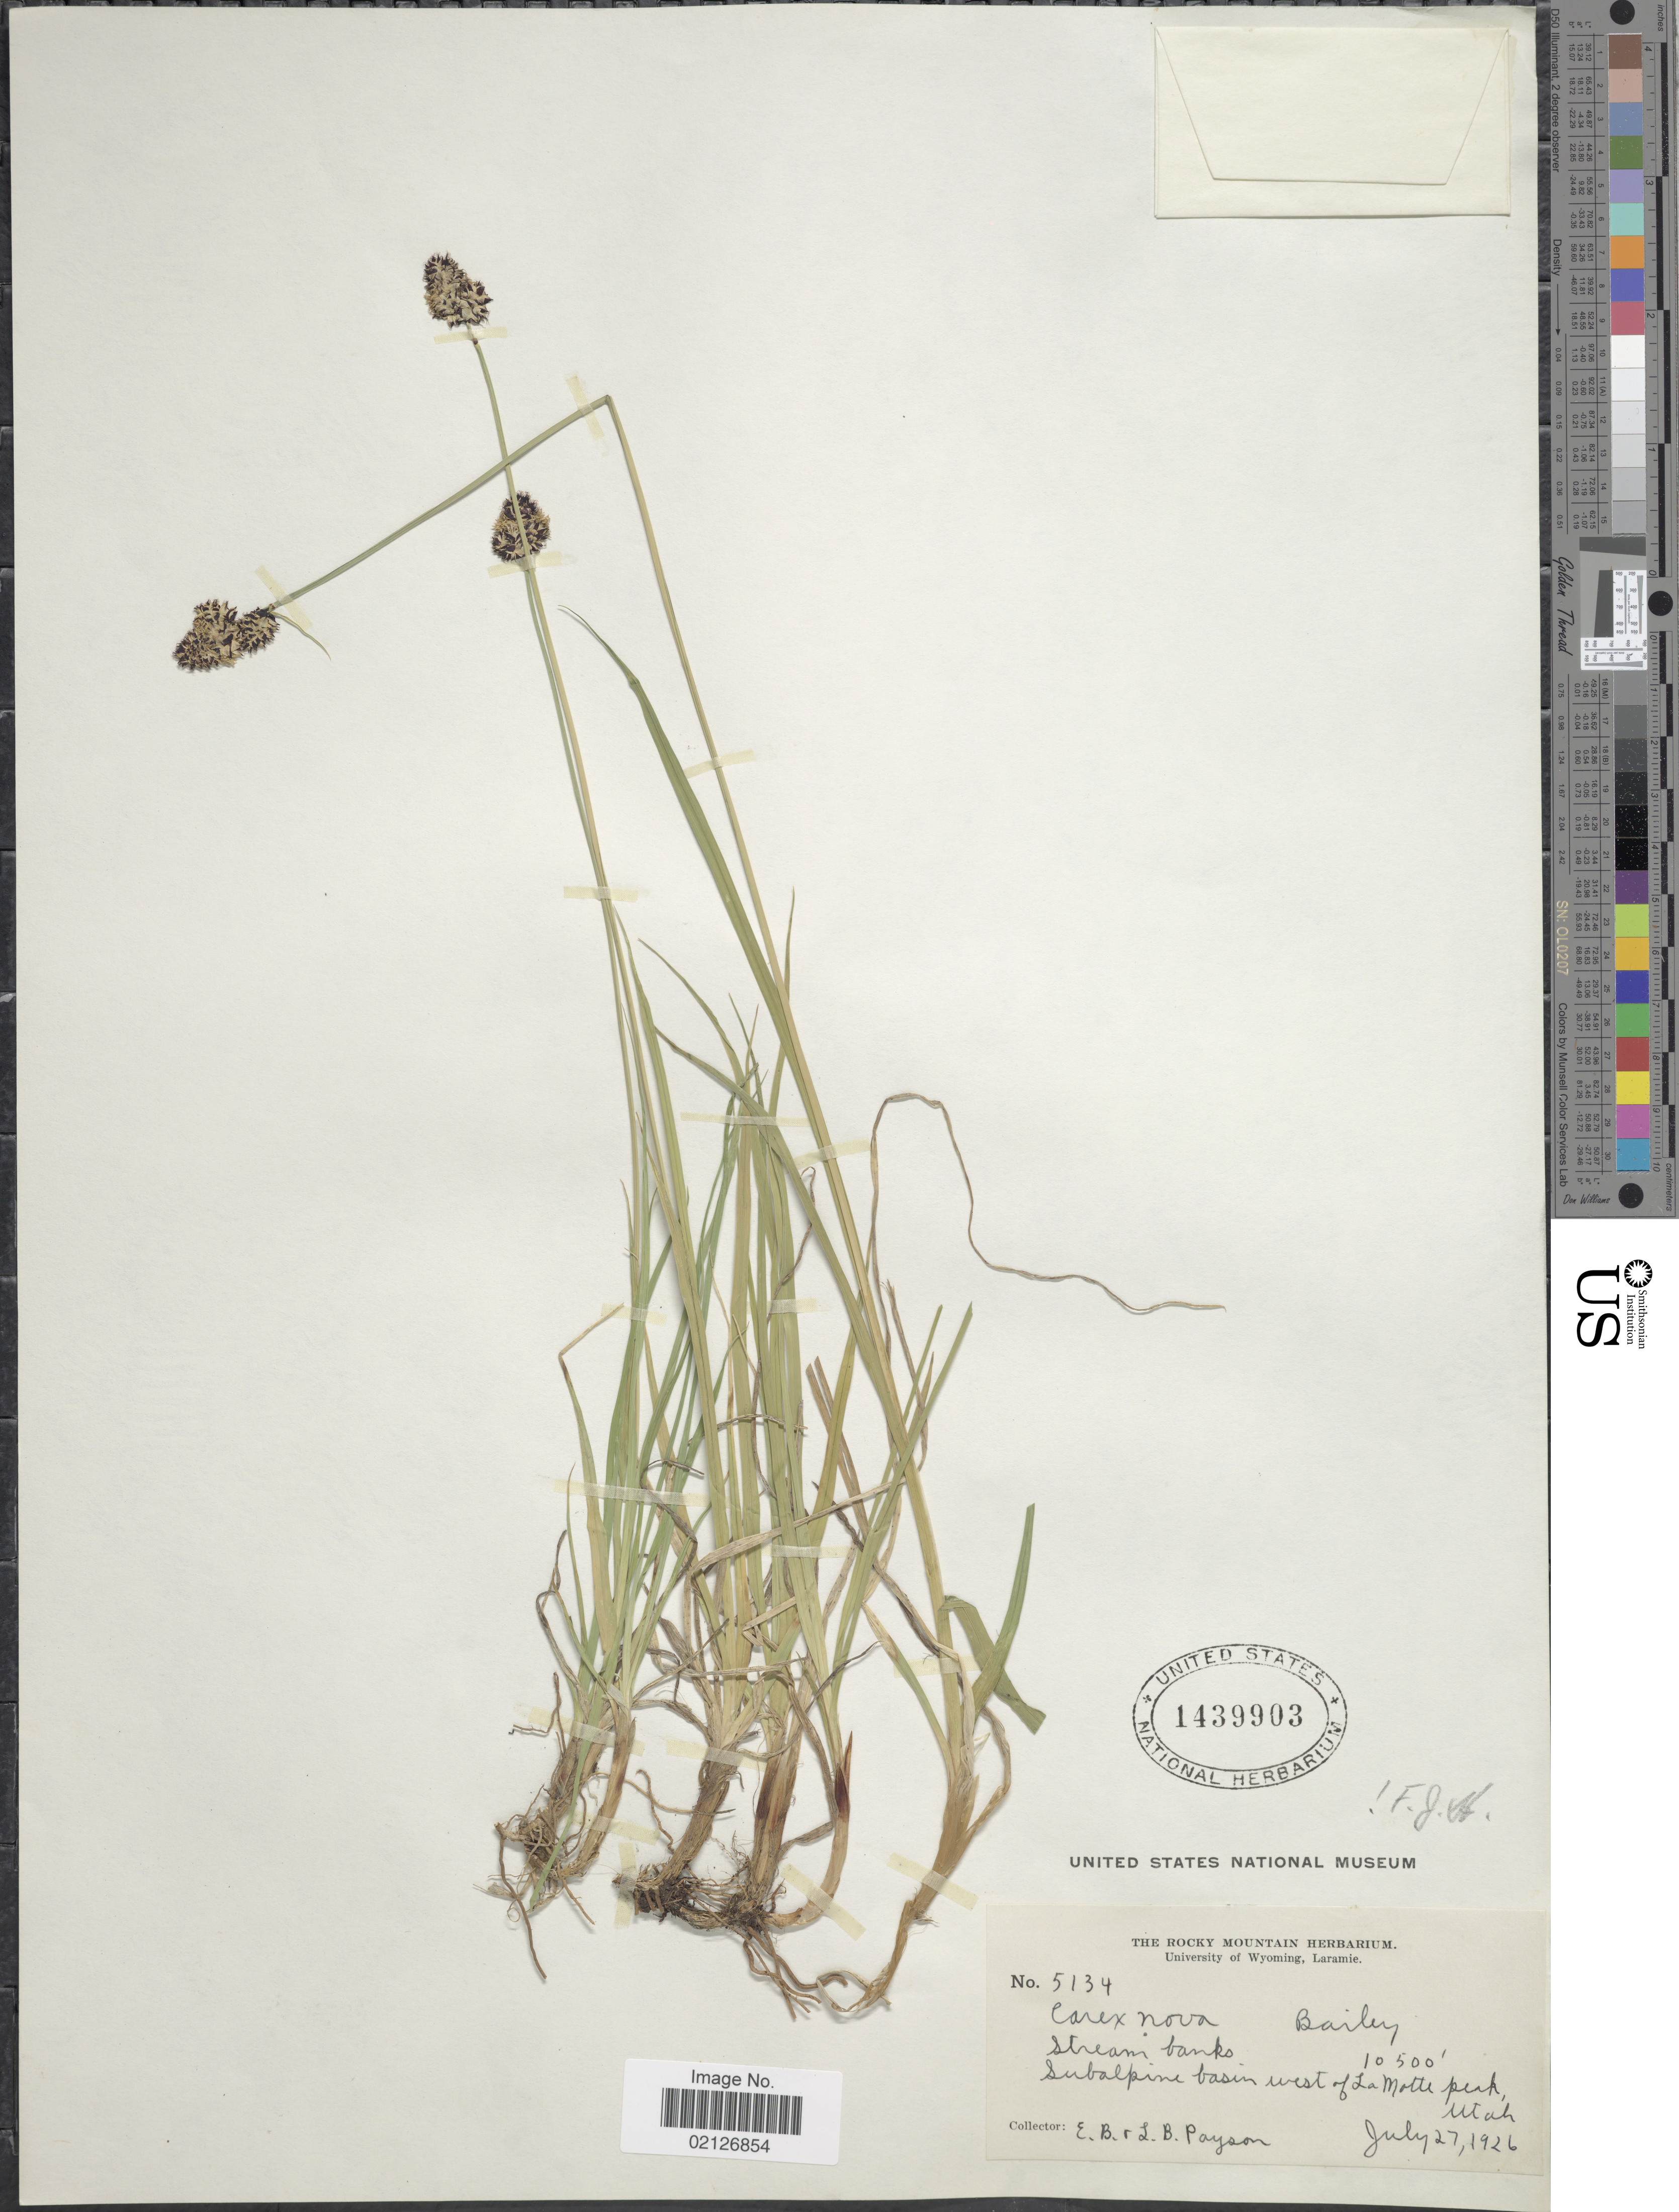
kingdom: Plantae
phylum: Tracheophyta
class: Liliopsida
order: Poales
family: Cyperaceae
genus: Carex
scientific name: Carex nova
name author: L.H. Bailey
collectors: E. B. Payson & L. Payson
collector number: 5134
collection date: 1926-07-27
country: United States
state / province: Utah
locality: Stream banks, subalpine basin west of La Matte perk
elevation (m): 3200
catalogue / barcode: US 1439903